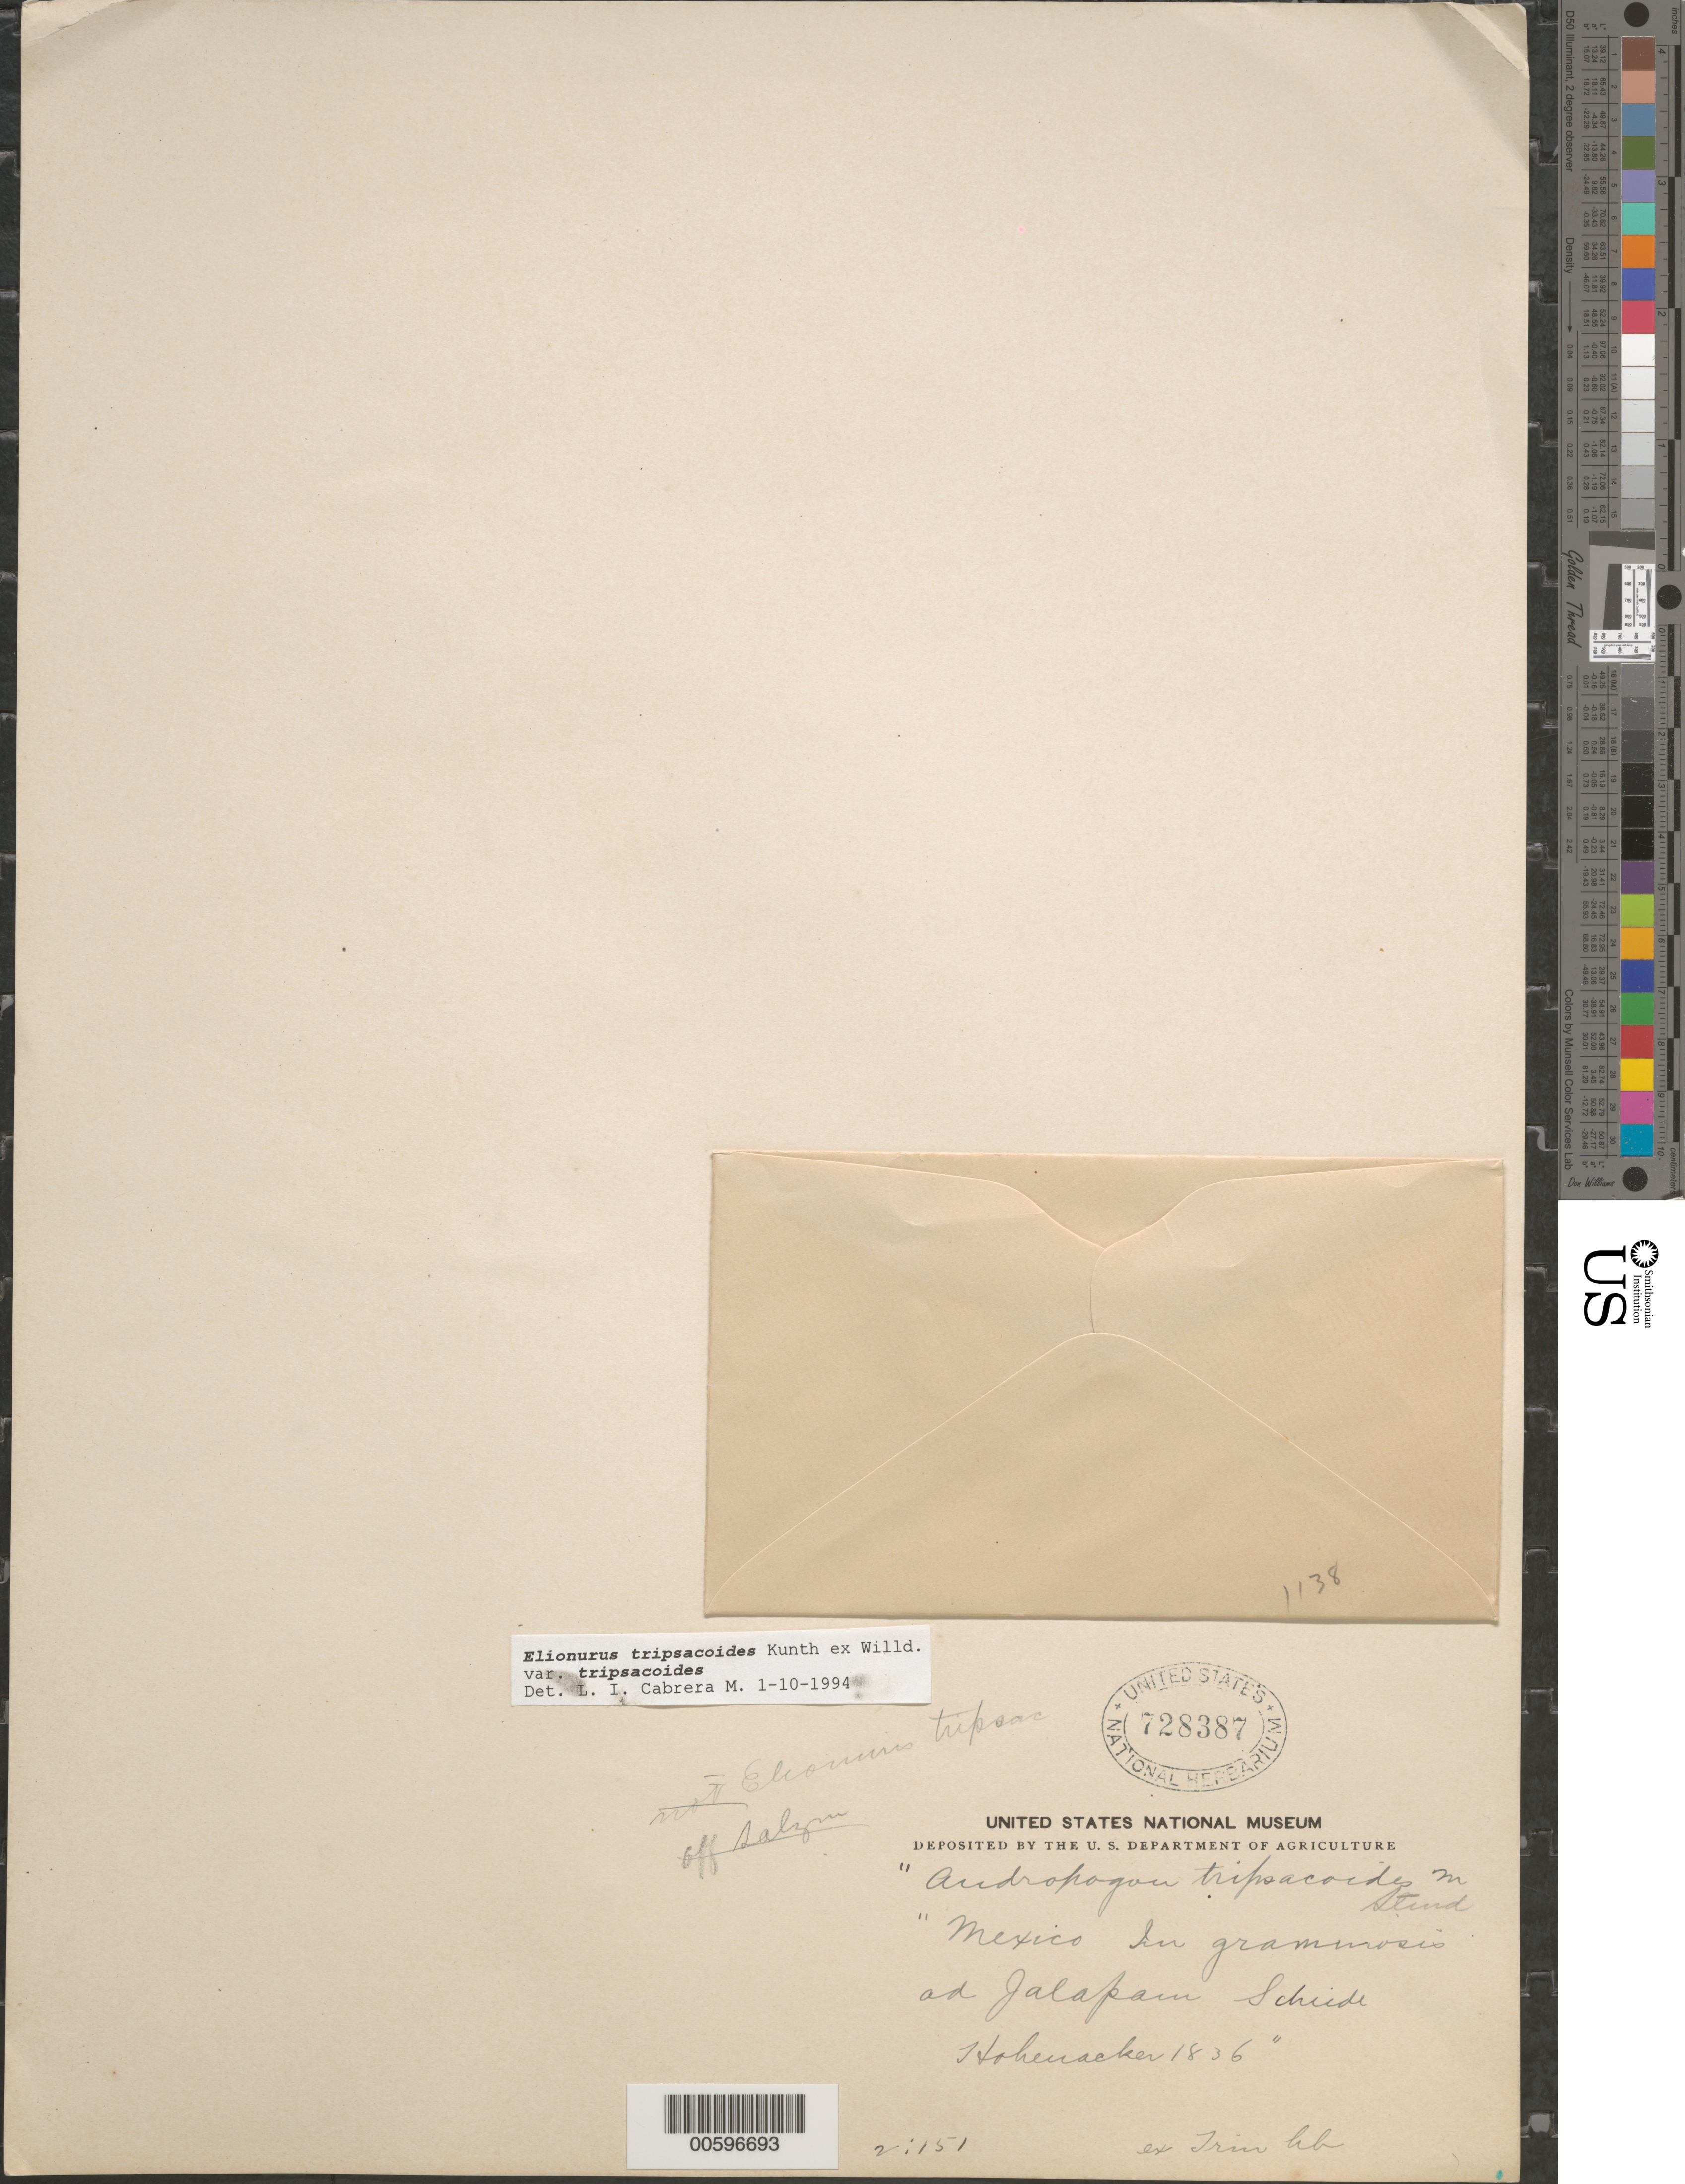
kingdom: Plantae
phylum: Tracheophyta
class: Liliopsida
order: Poales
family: Poaceae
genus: Elionurus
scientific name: Elionurus tripsacoides var. tripsacoides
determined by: Cabrera M., L. I.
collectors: -. Hoheuaeker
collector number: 1836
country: Mexico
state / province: Durango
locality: San Ramon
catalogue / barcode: US 728387